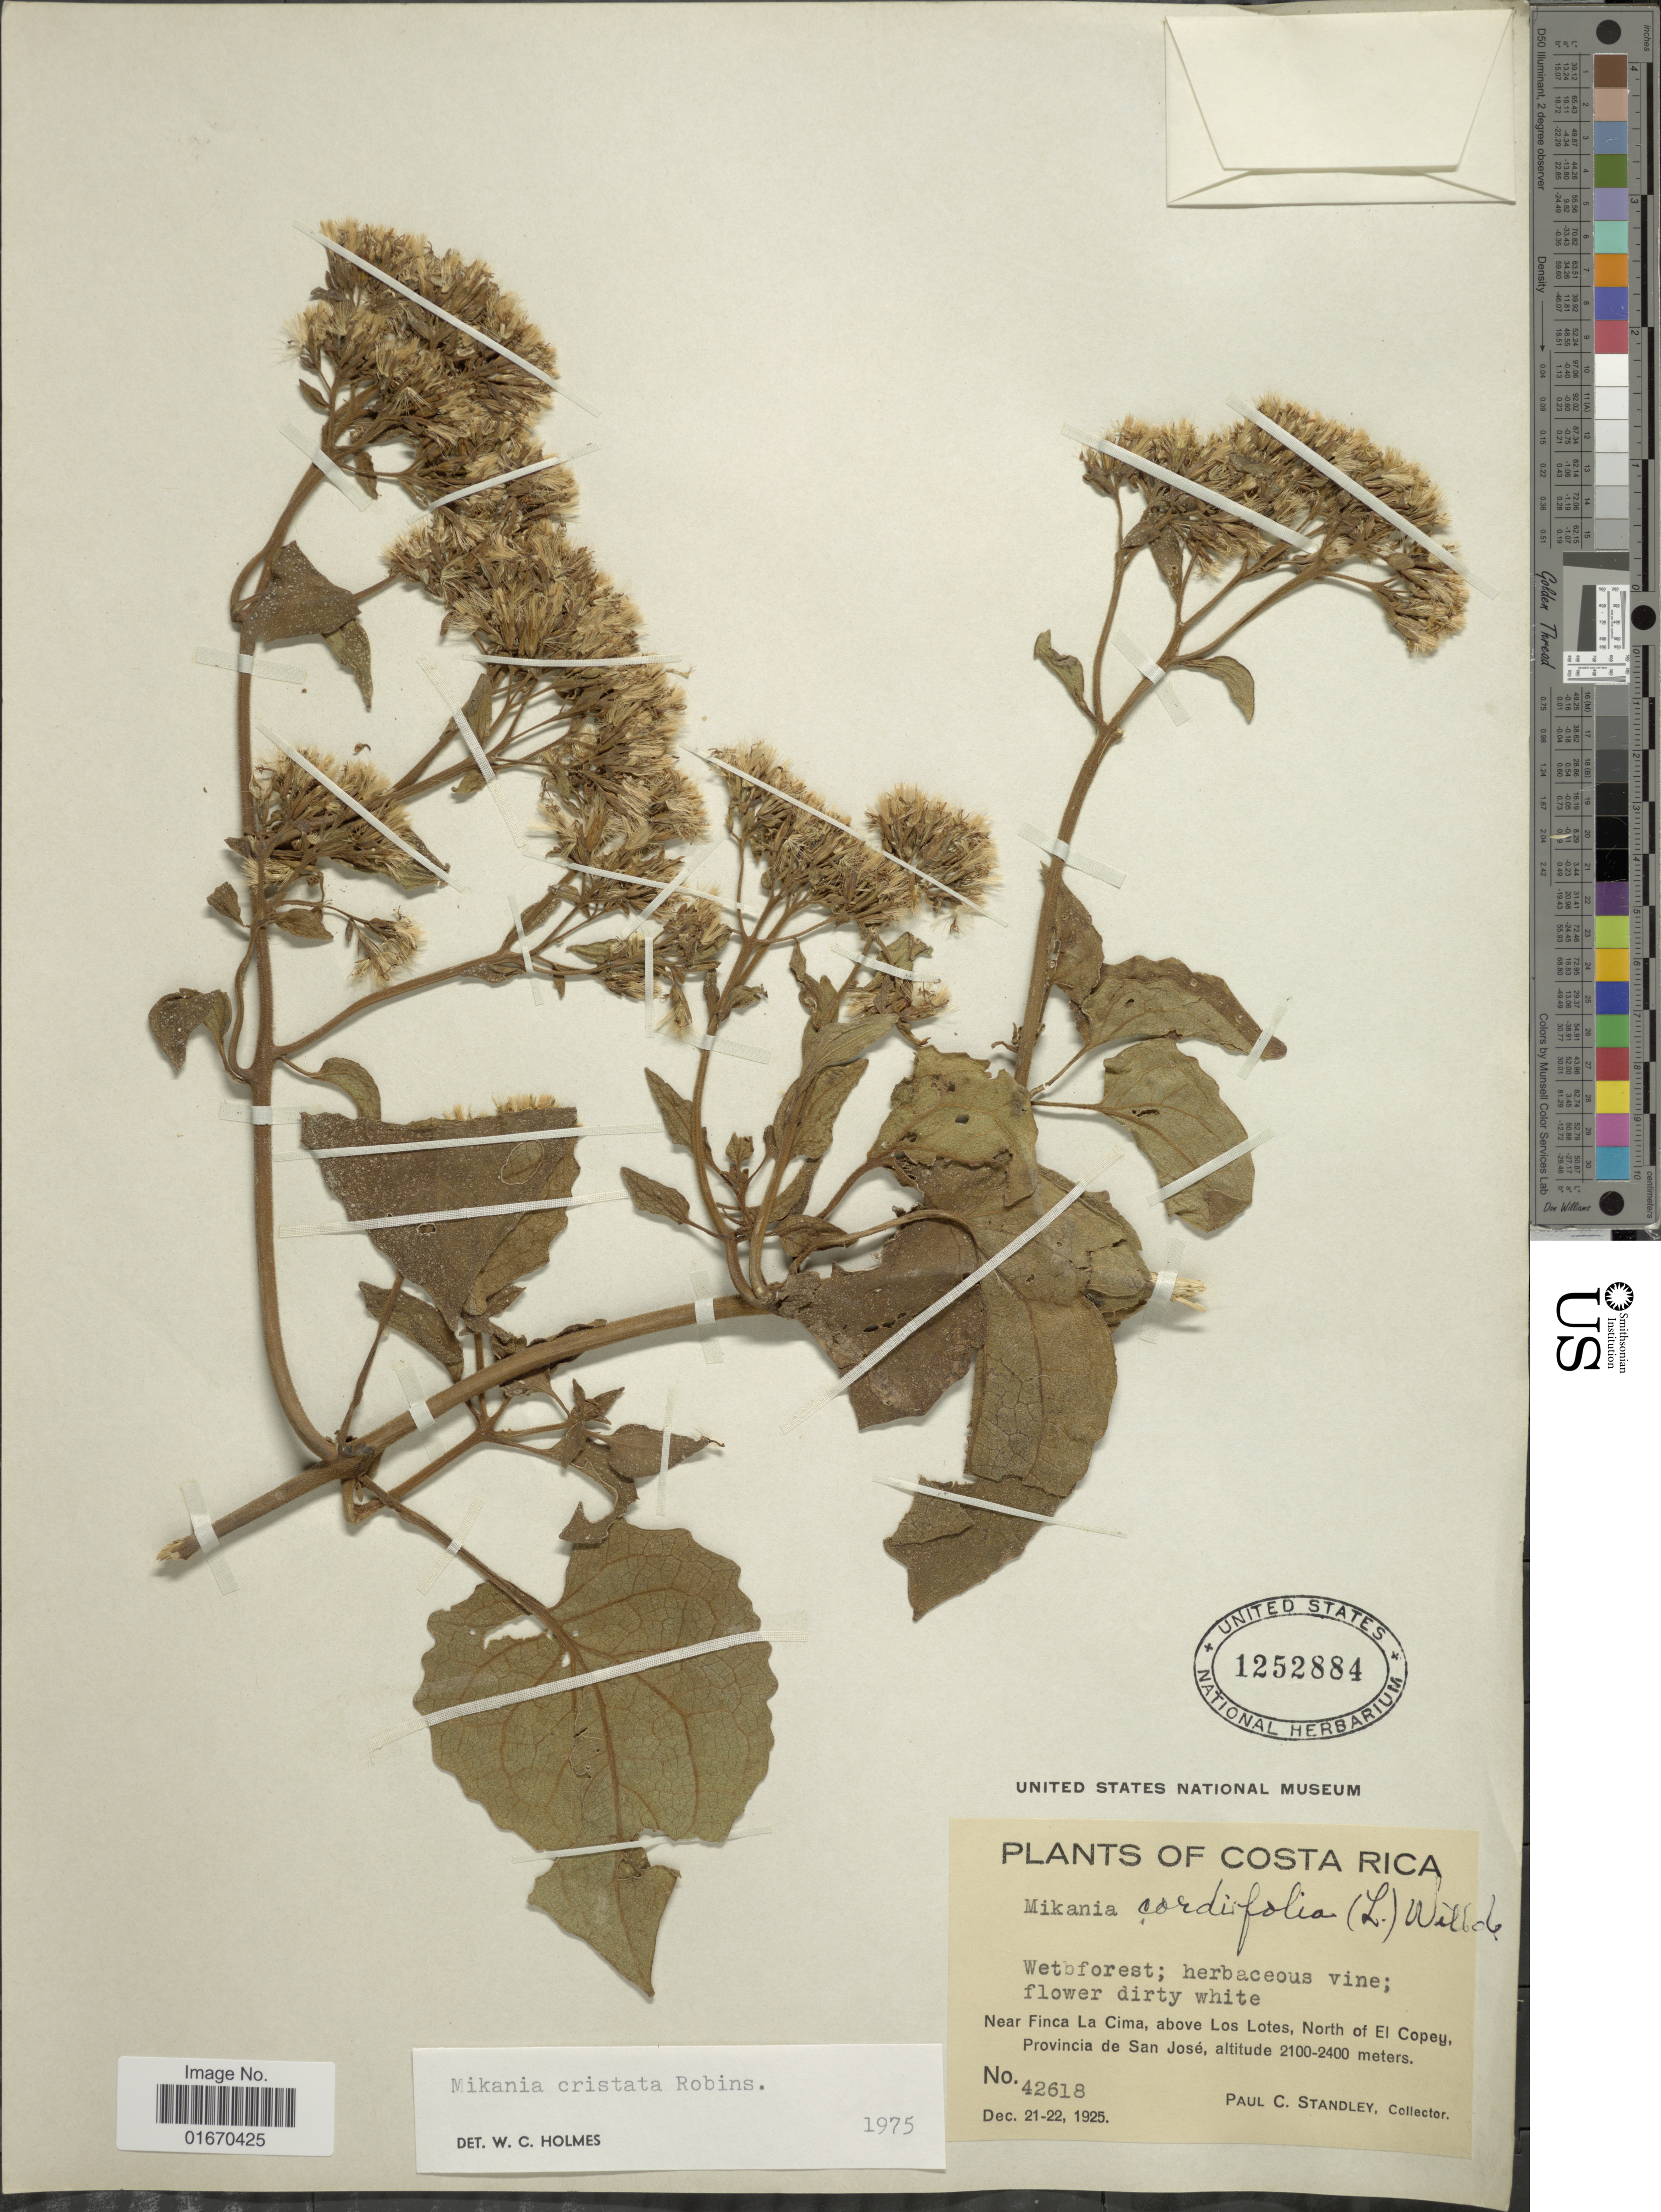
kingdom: Plantae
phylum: Tracheophyta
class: Magnoliopsida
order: Asterales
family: Asteraceae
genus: Mikania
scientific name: Mikania cristata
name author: B.L. Rob.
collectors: P. C. Standley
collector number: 42618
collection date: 1925-12-21/1925-12-22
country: Costa Rica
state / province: San José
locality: Near Finca La Cima, above Los Lotes, North of El Copes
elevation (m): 2100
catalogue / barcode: US 1252884